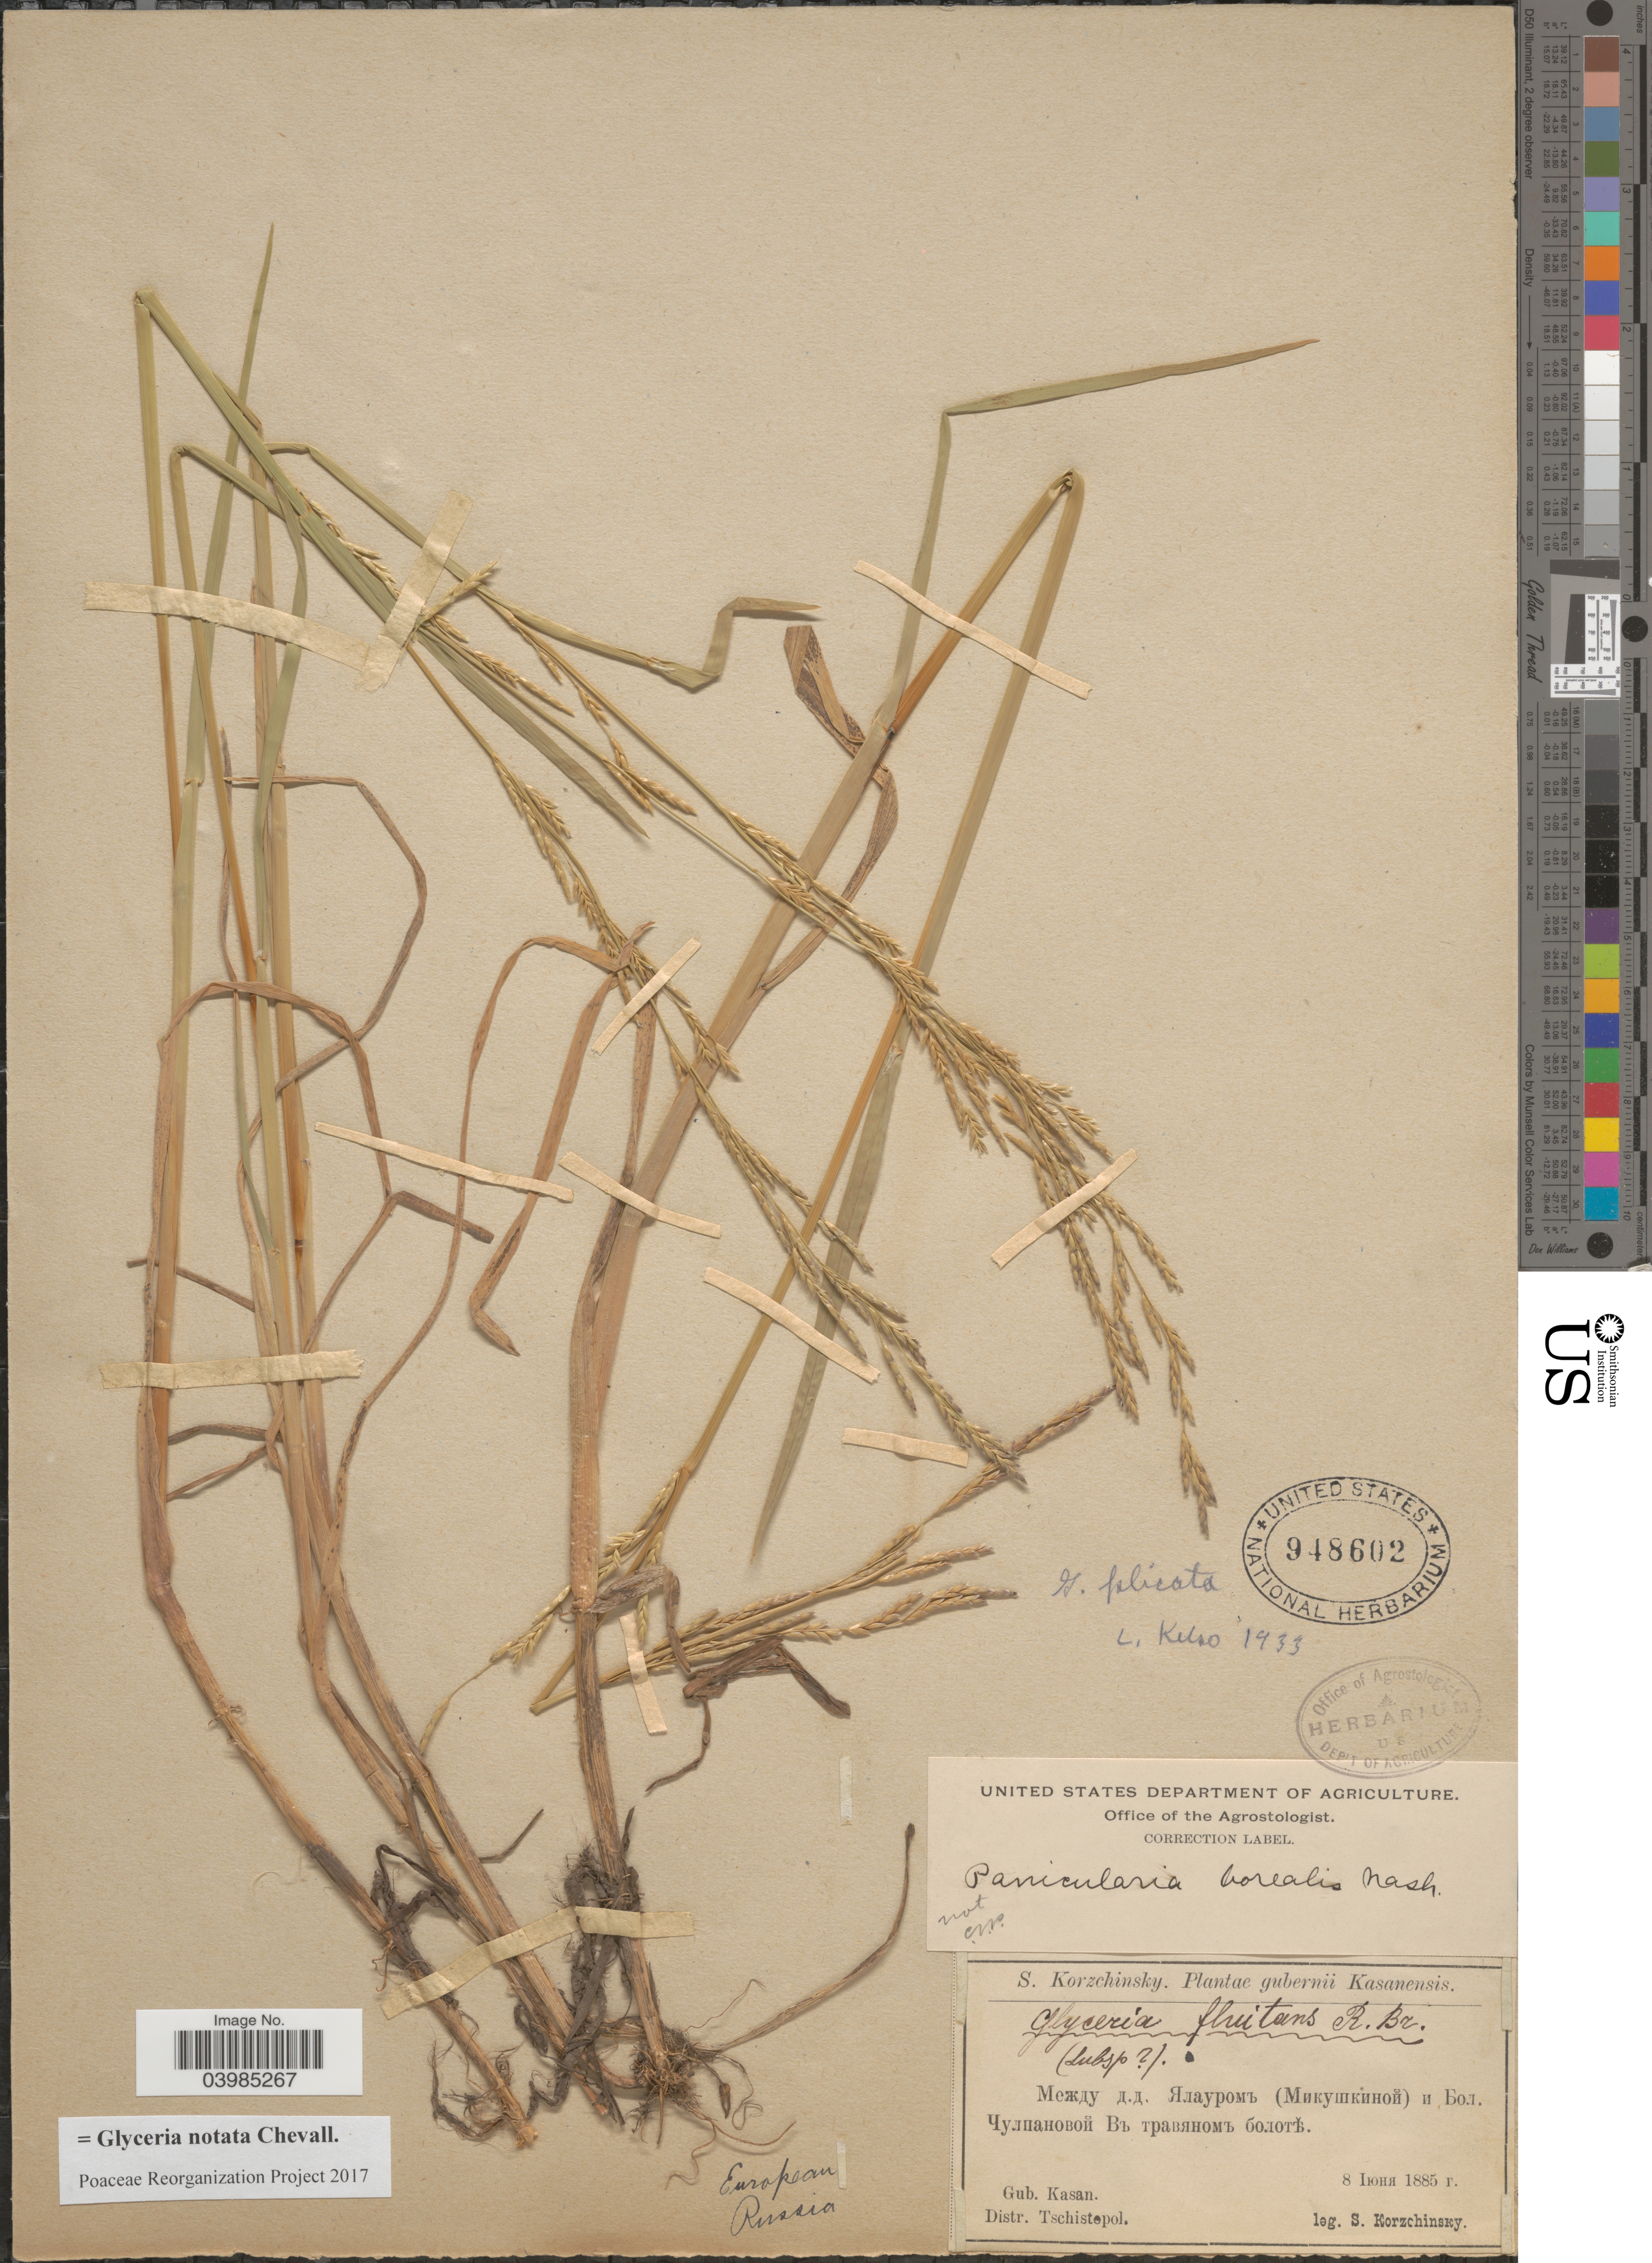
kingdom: Plantae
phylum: Tracheophyta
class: Liliopsida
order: Poales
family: Poaceae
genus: Glyceria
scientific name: Glyceria notata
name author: Chevall.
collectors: S. Korzchinsky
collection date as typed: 8 [X] 1885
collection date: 1885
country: Russian Federation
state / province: Tatarstan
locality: European Russia. Gubernii Kasanensis. Gub. Kasan. Distr. Tschistopol. Between the town Yalaur and the swamp Chulianovoy in a grassy swamp.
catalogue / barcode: US 948602